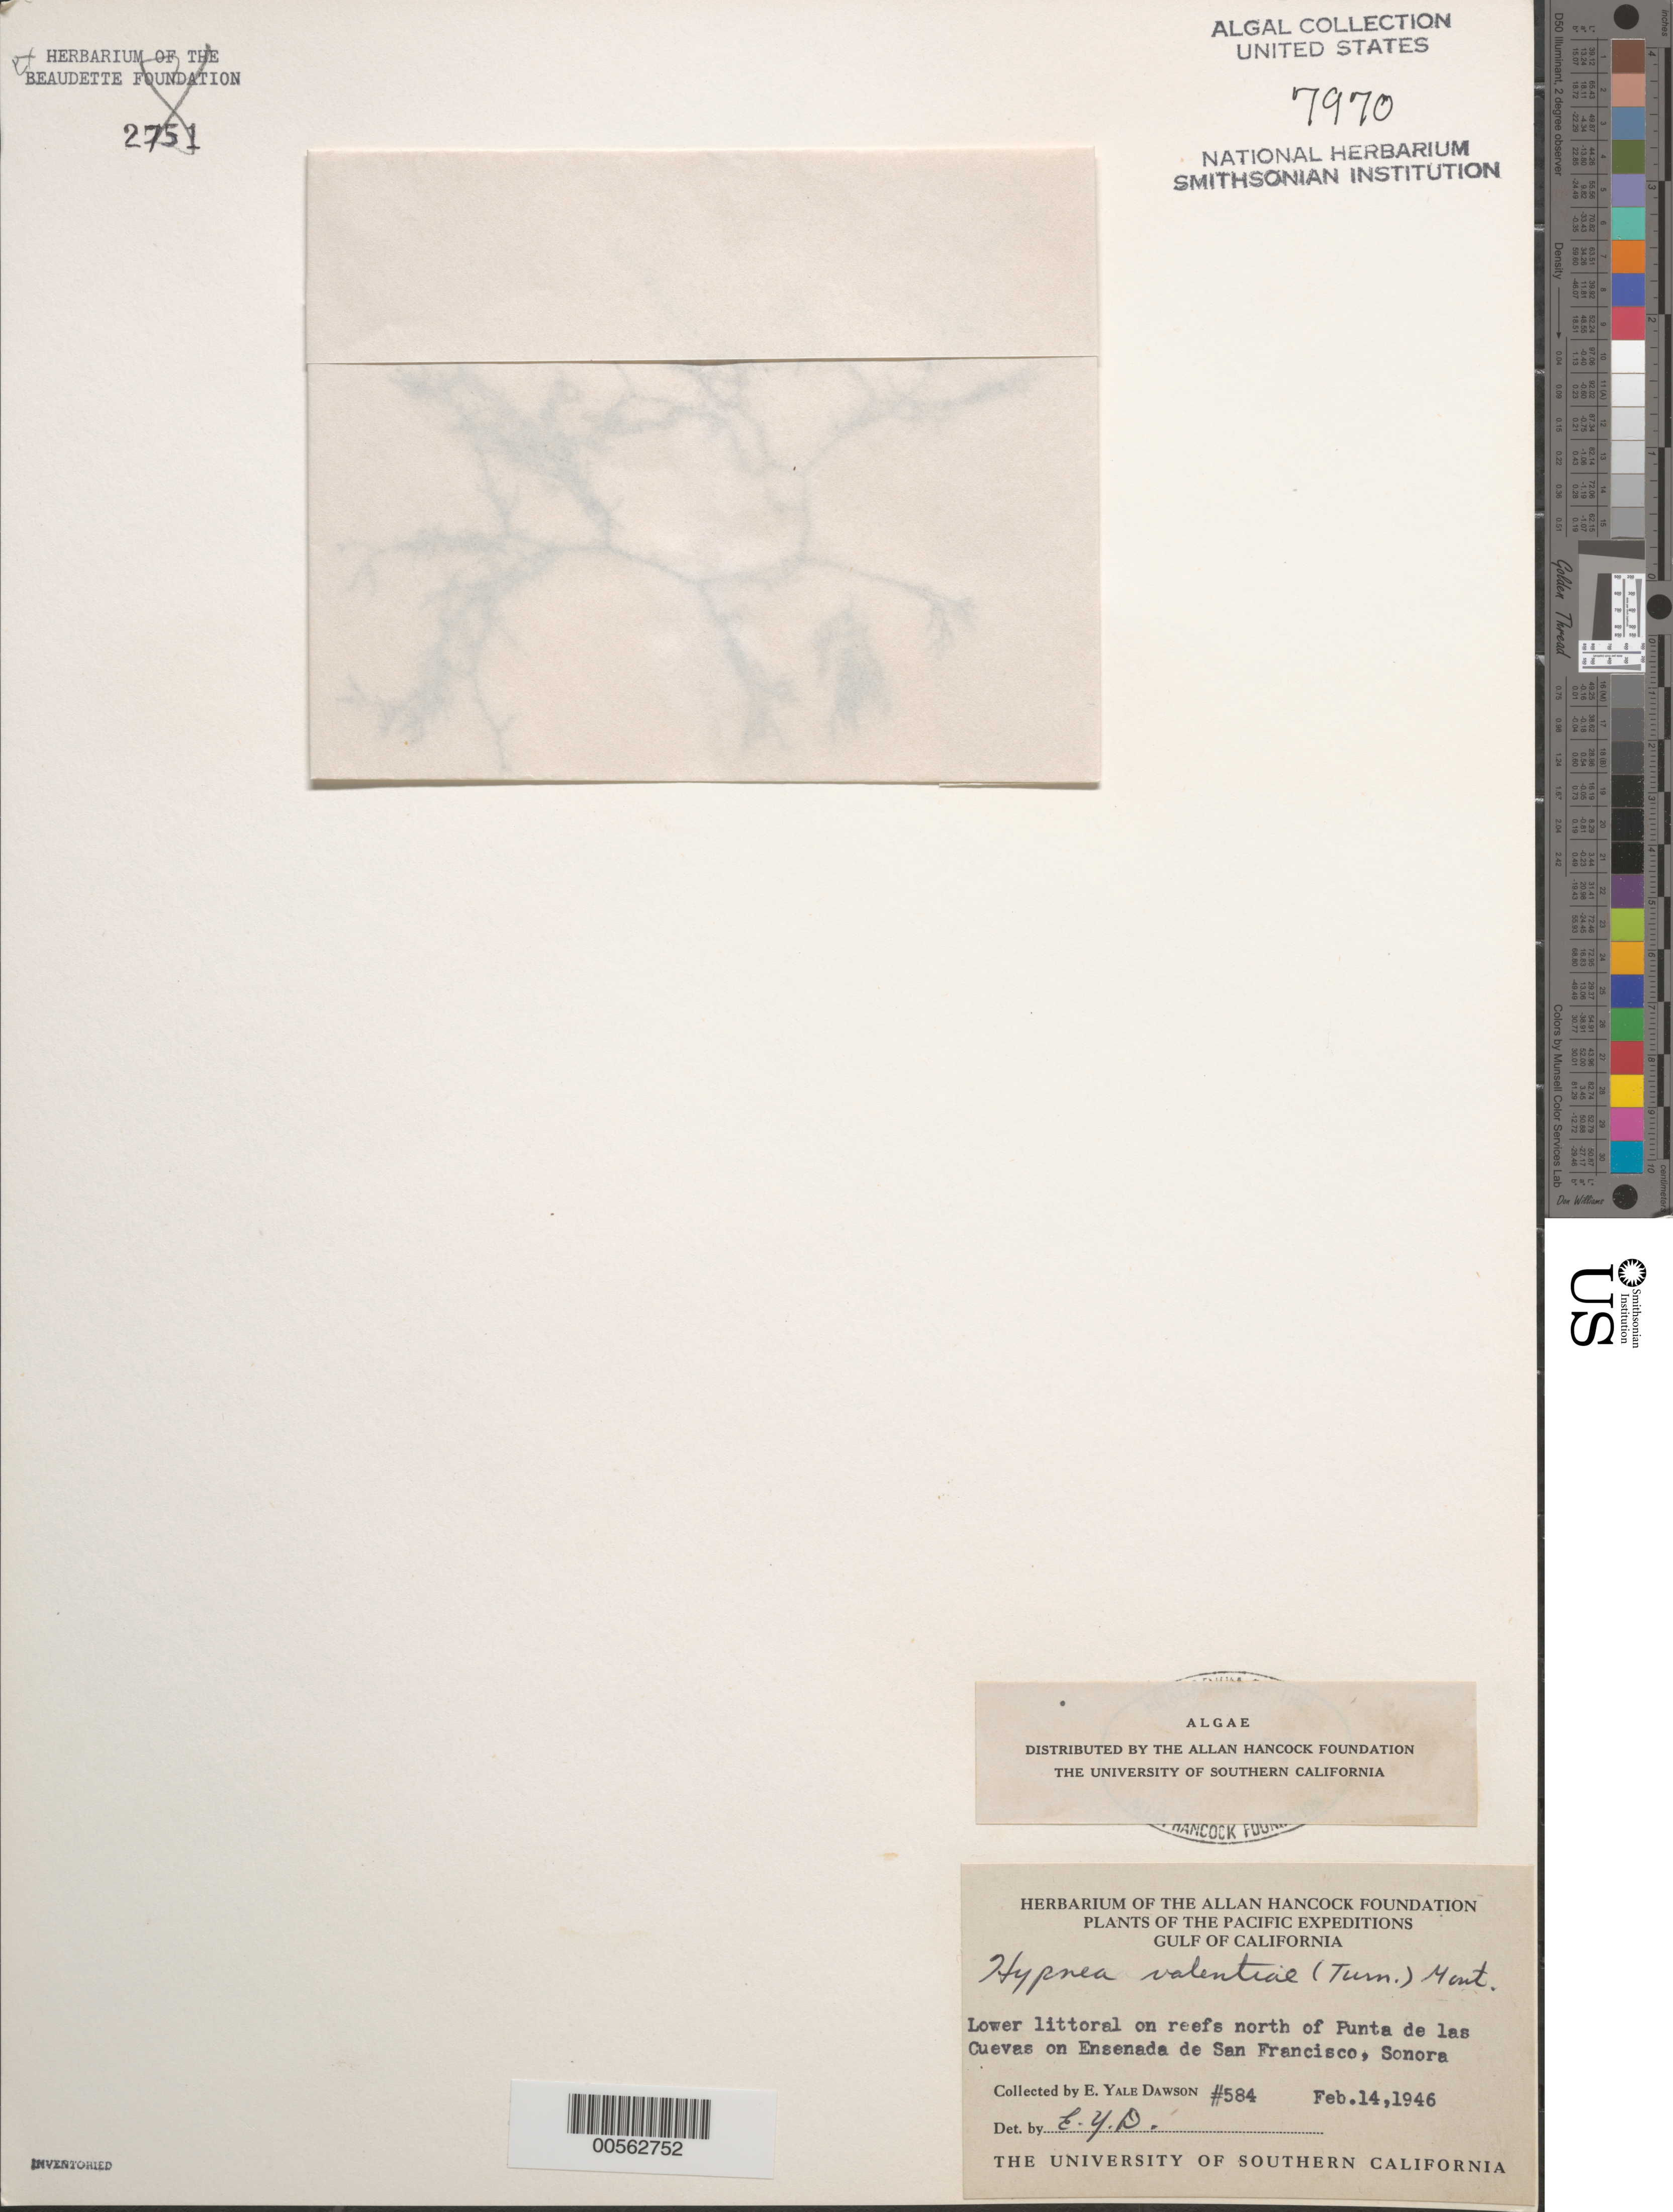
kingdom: Plantae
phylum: Rhodophyta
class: Florideophyceae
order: Gigartinales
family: Cystocloniaceae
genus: Hypnea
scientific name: Hypnea valentiae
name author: (Turner) Mont.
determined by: Dawson, E. Y.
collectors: E. Y. Dawson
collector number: EYD 584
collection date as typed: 14 Feb 1946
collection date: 1946-02-14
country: Mexico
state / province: Sonora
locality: Ensenada de San Francisco, north of Punta de las Cuevas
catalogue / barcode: US 7970